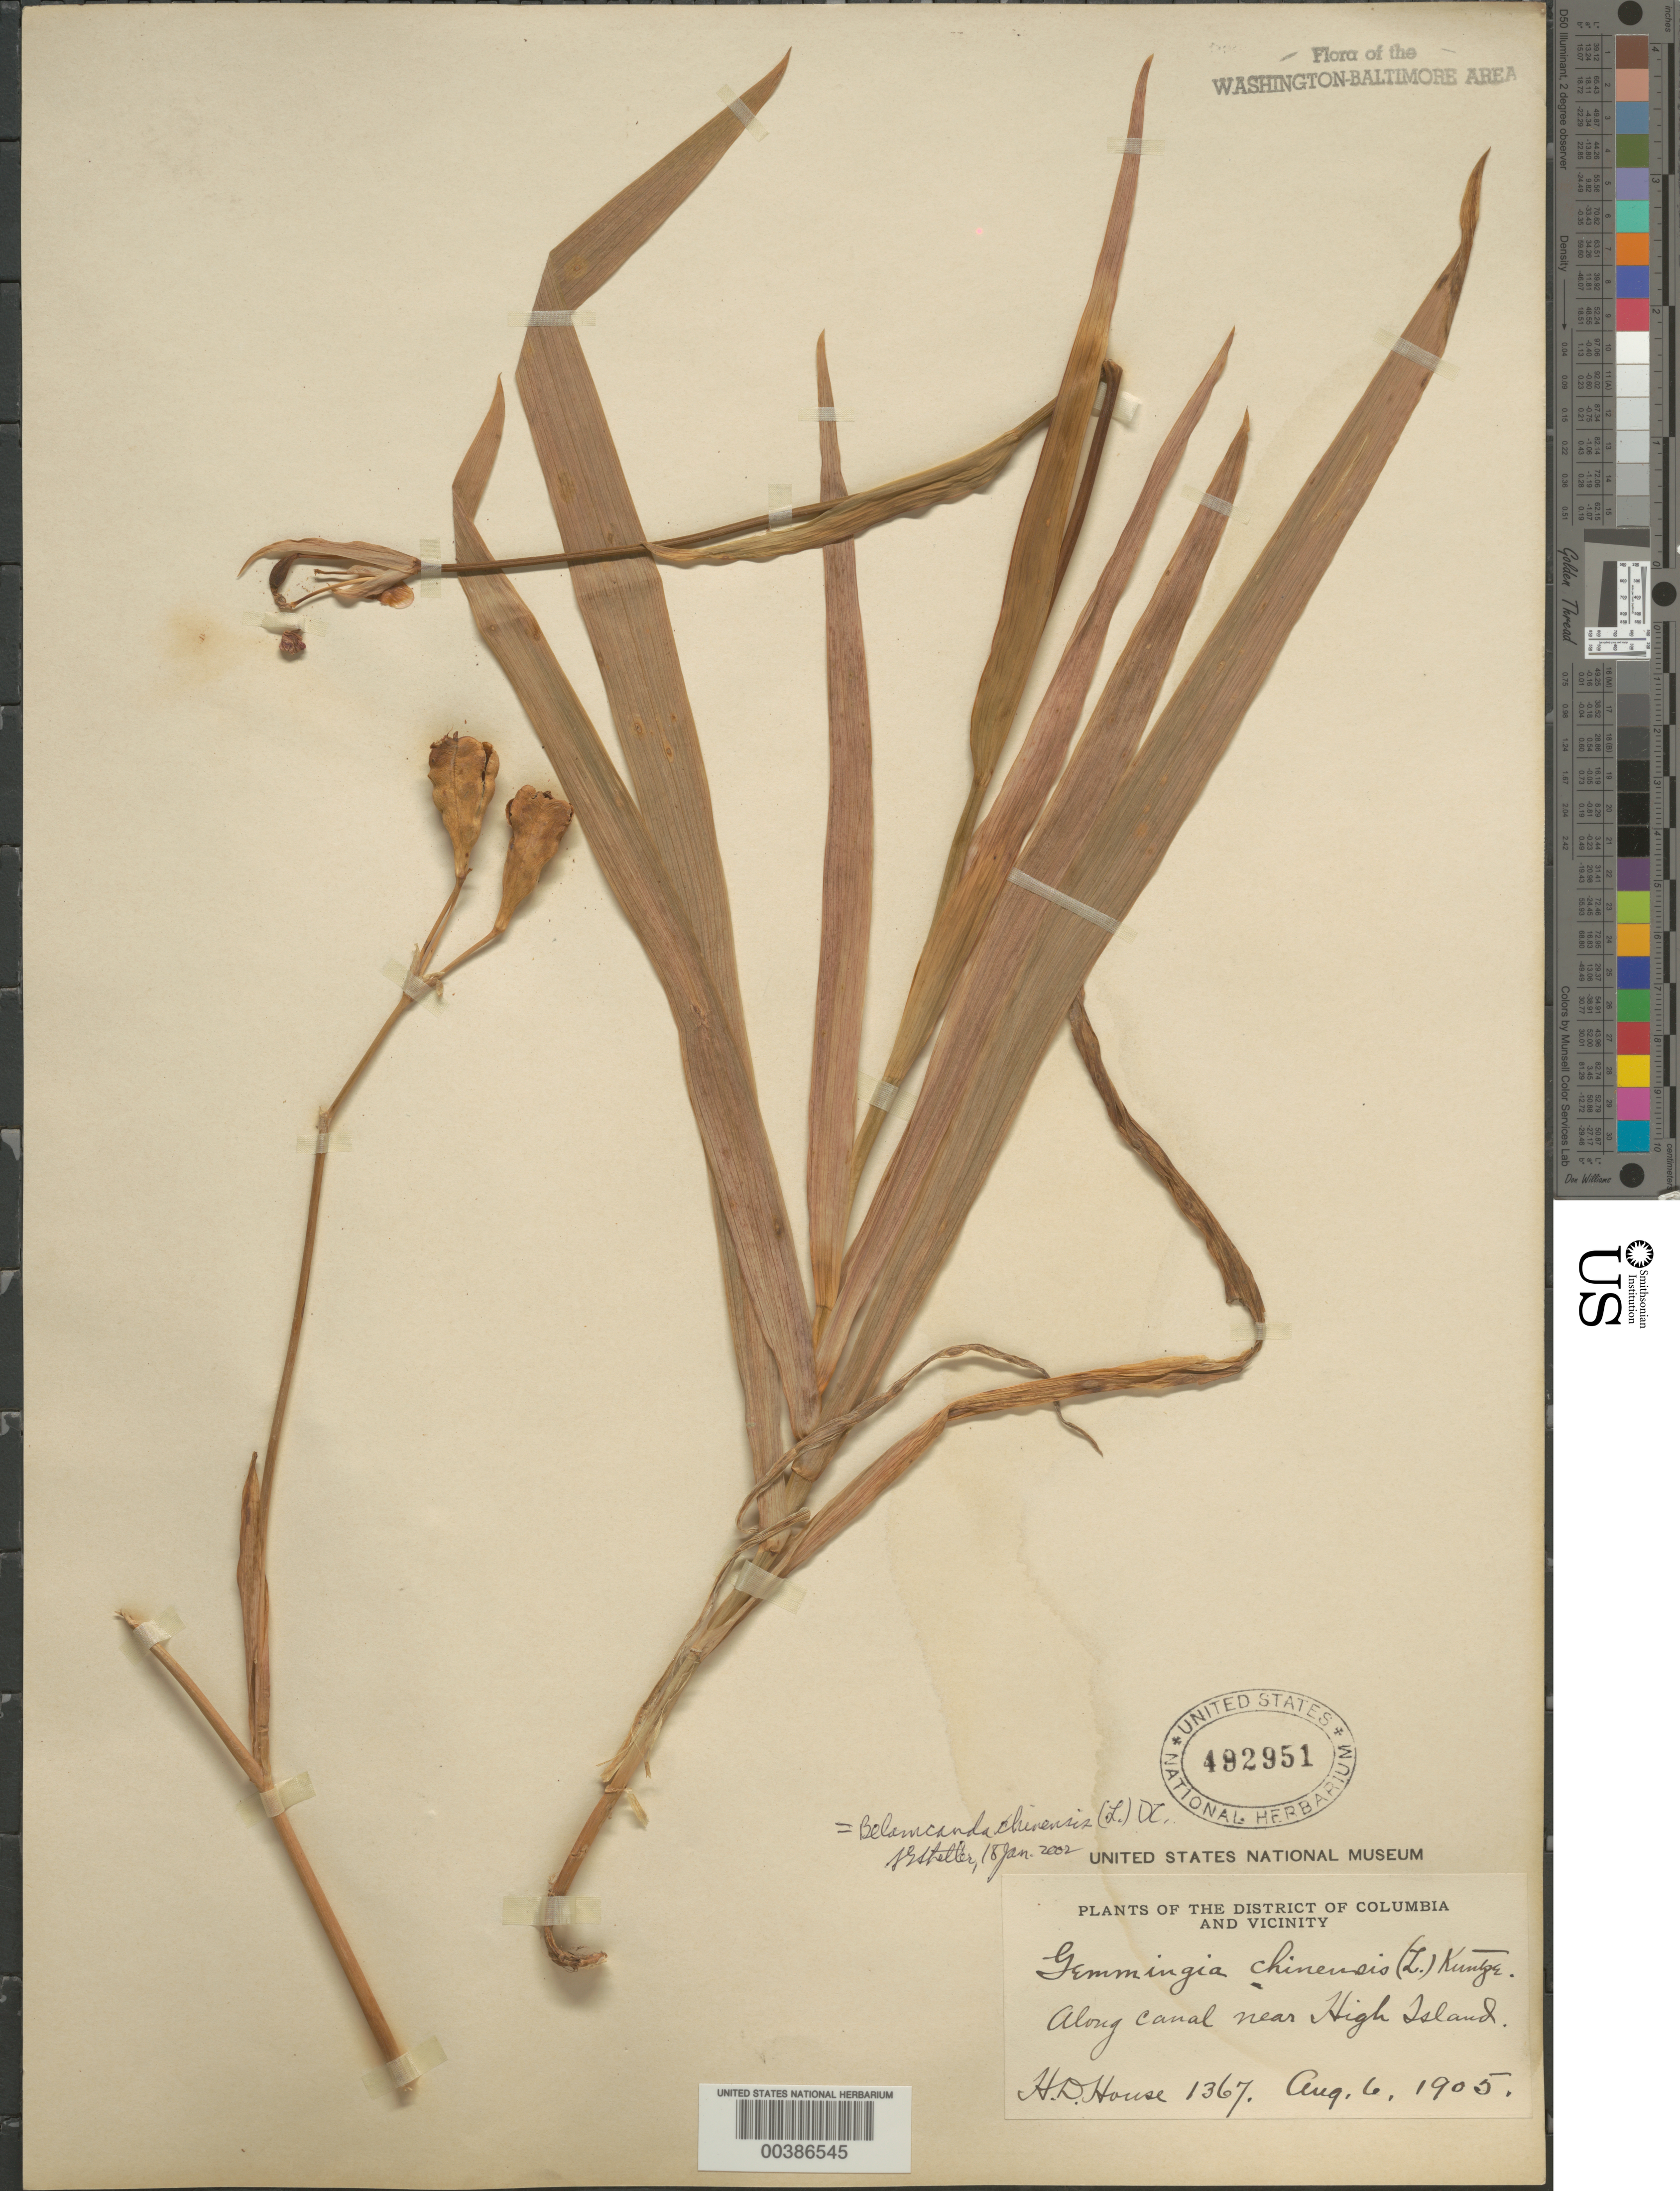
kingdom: Plantae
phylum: Tracheophyta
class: Liliopsida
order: Asparagales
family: Iridaceae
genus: Iris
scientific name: Iris domestica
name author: (L.) Goldblatt & Mabb.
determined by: Strong, Mark T., (BOT), Smithsonian Institution - National Museum of Natural History (UNITED STATES)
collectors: H. D. House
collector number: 1367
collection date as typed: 06 Aug 1905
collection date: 1905-08-06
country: United States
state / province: Maryland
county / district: Montgomery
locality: Along Canal, near High Island C. & O. Canal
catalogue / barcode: US 492951